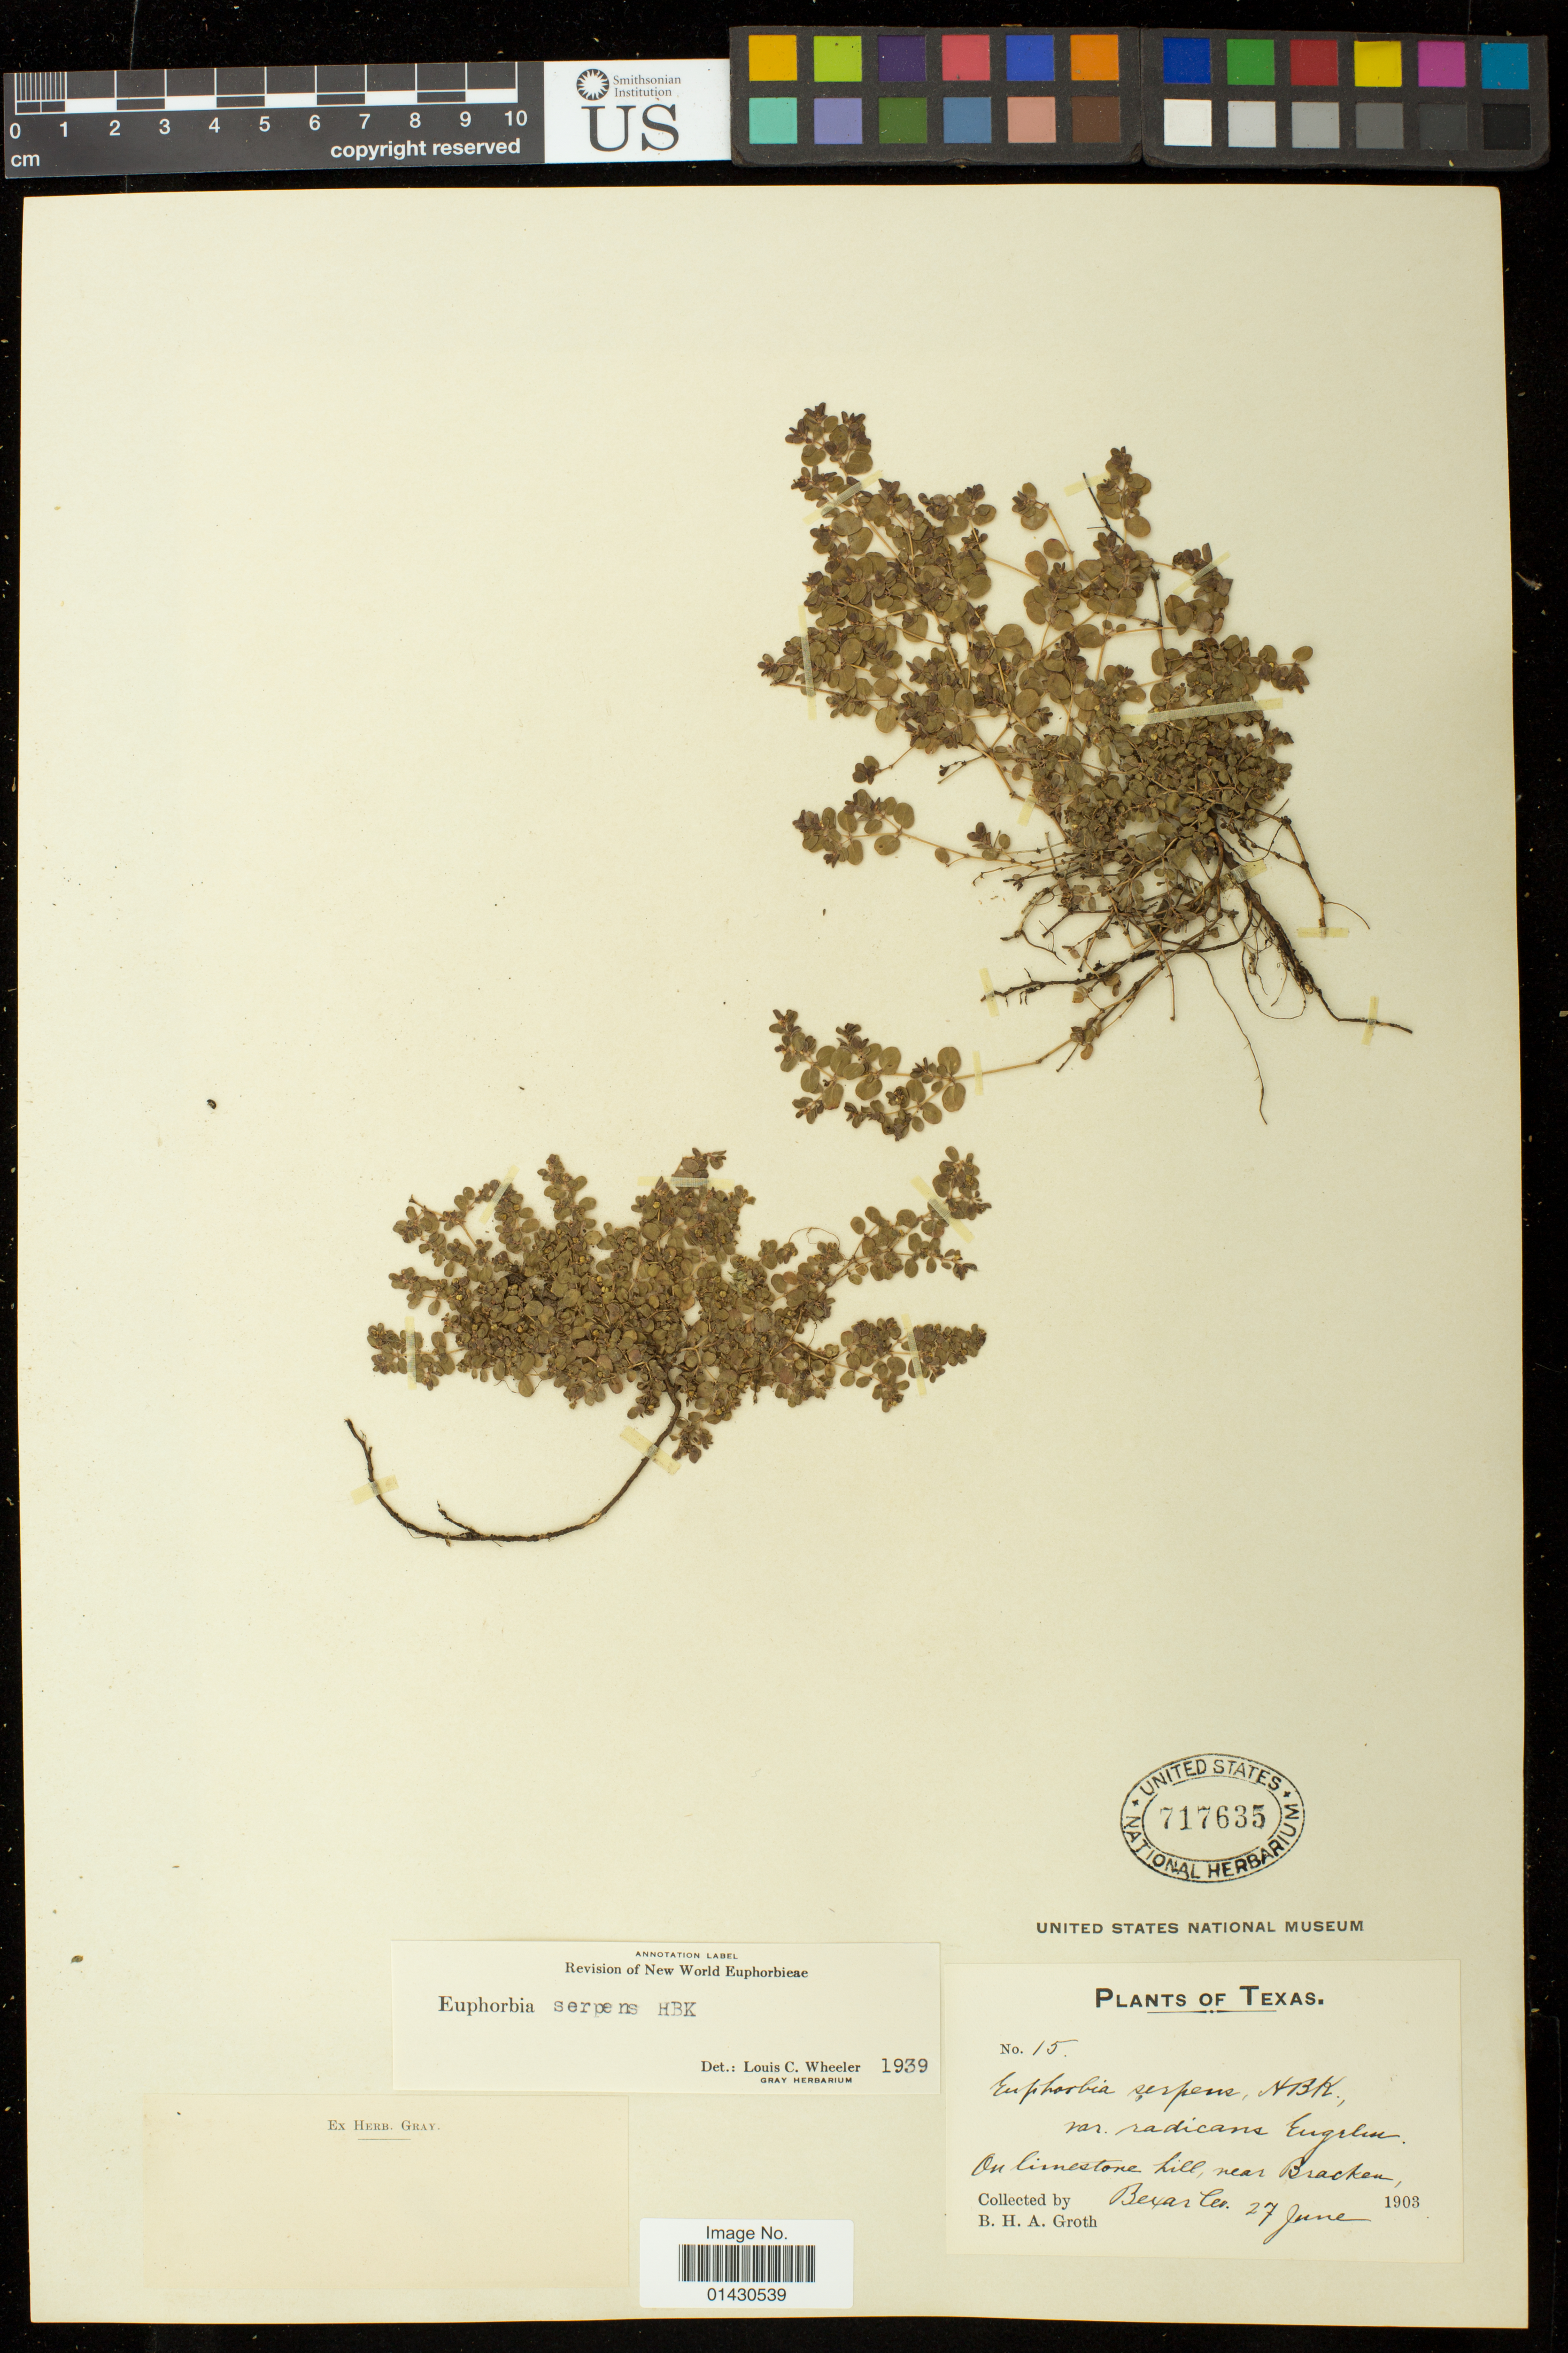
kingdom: Plantae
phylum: Tracheophyta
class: Magnoliopsida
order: Malpighiales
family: Euphorbiaceae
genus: Euphorbia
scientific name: Euphorbia serpens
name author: Kunth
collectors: B. Groth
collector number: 15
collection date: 1903-06-27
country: United States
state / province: Texas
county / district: Bexar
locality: On limestone hill, near Bracken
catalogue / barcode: US 717635